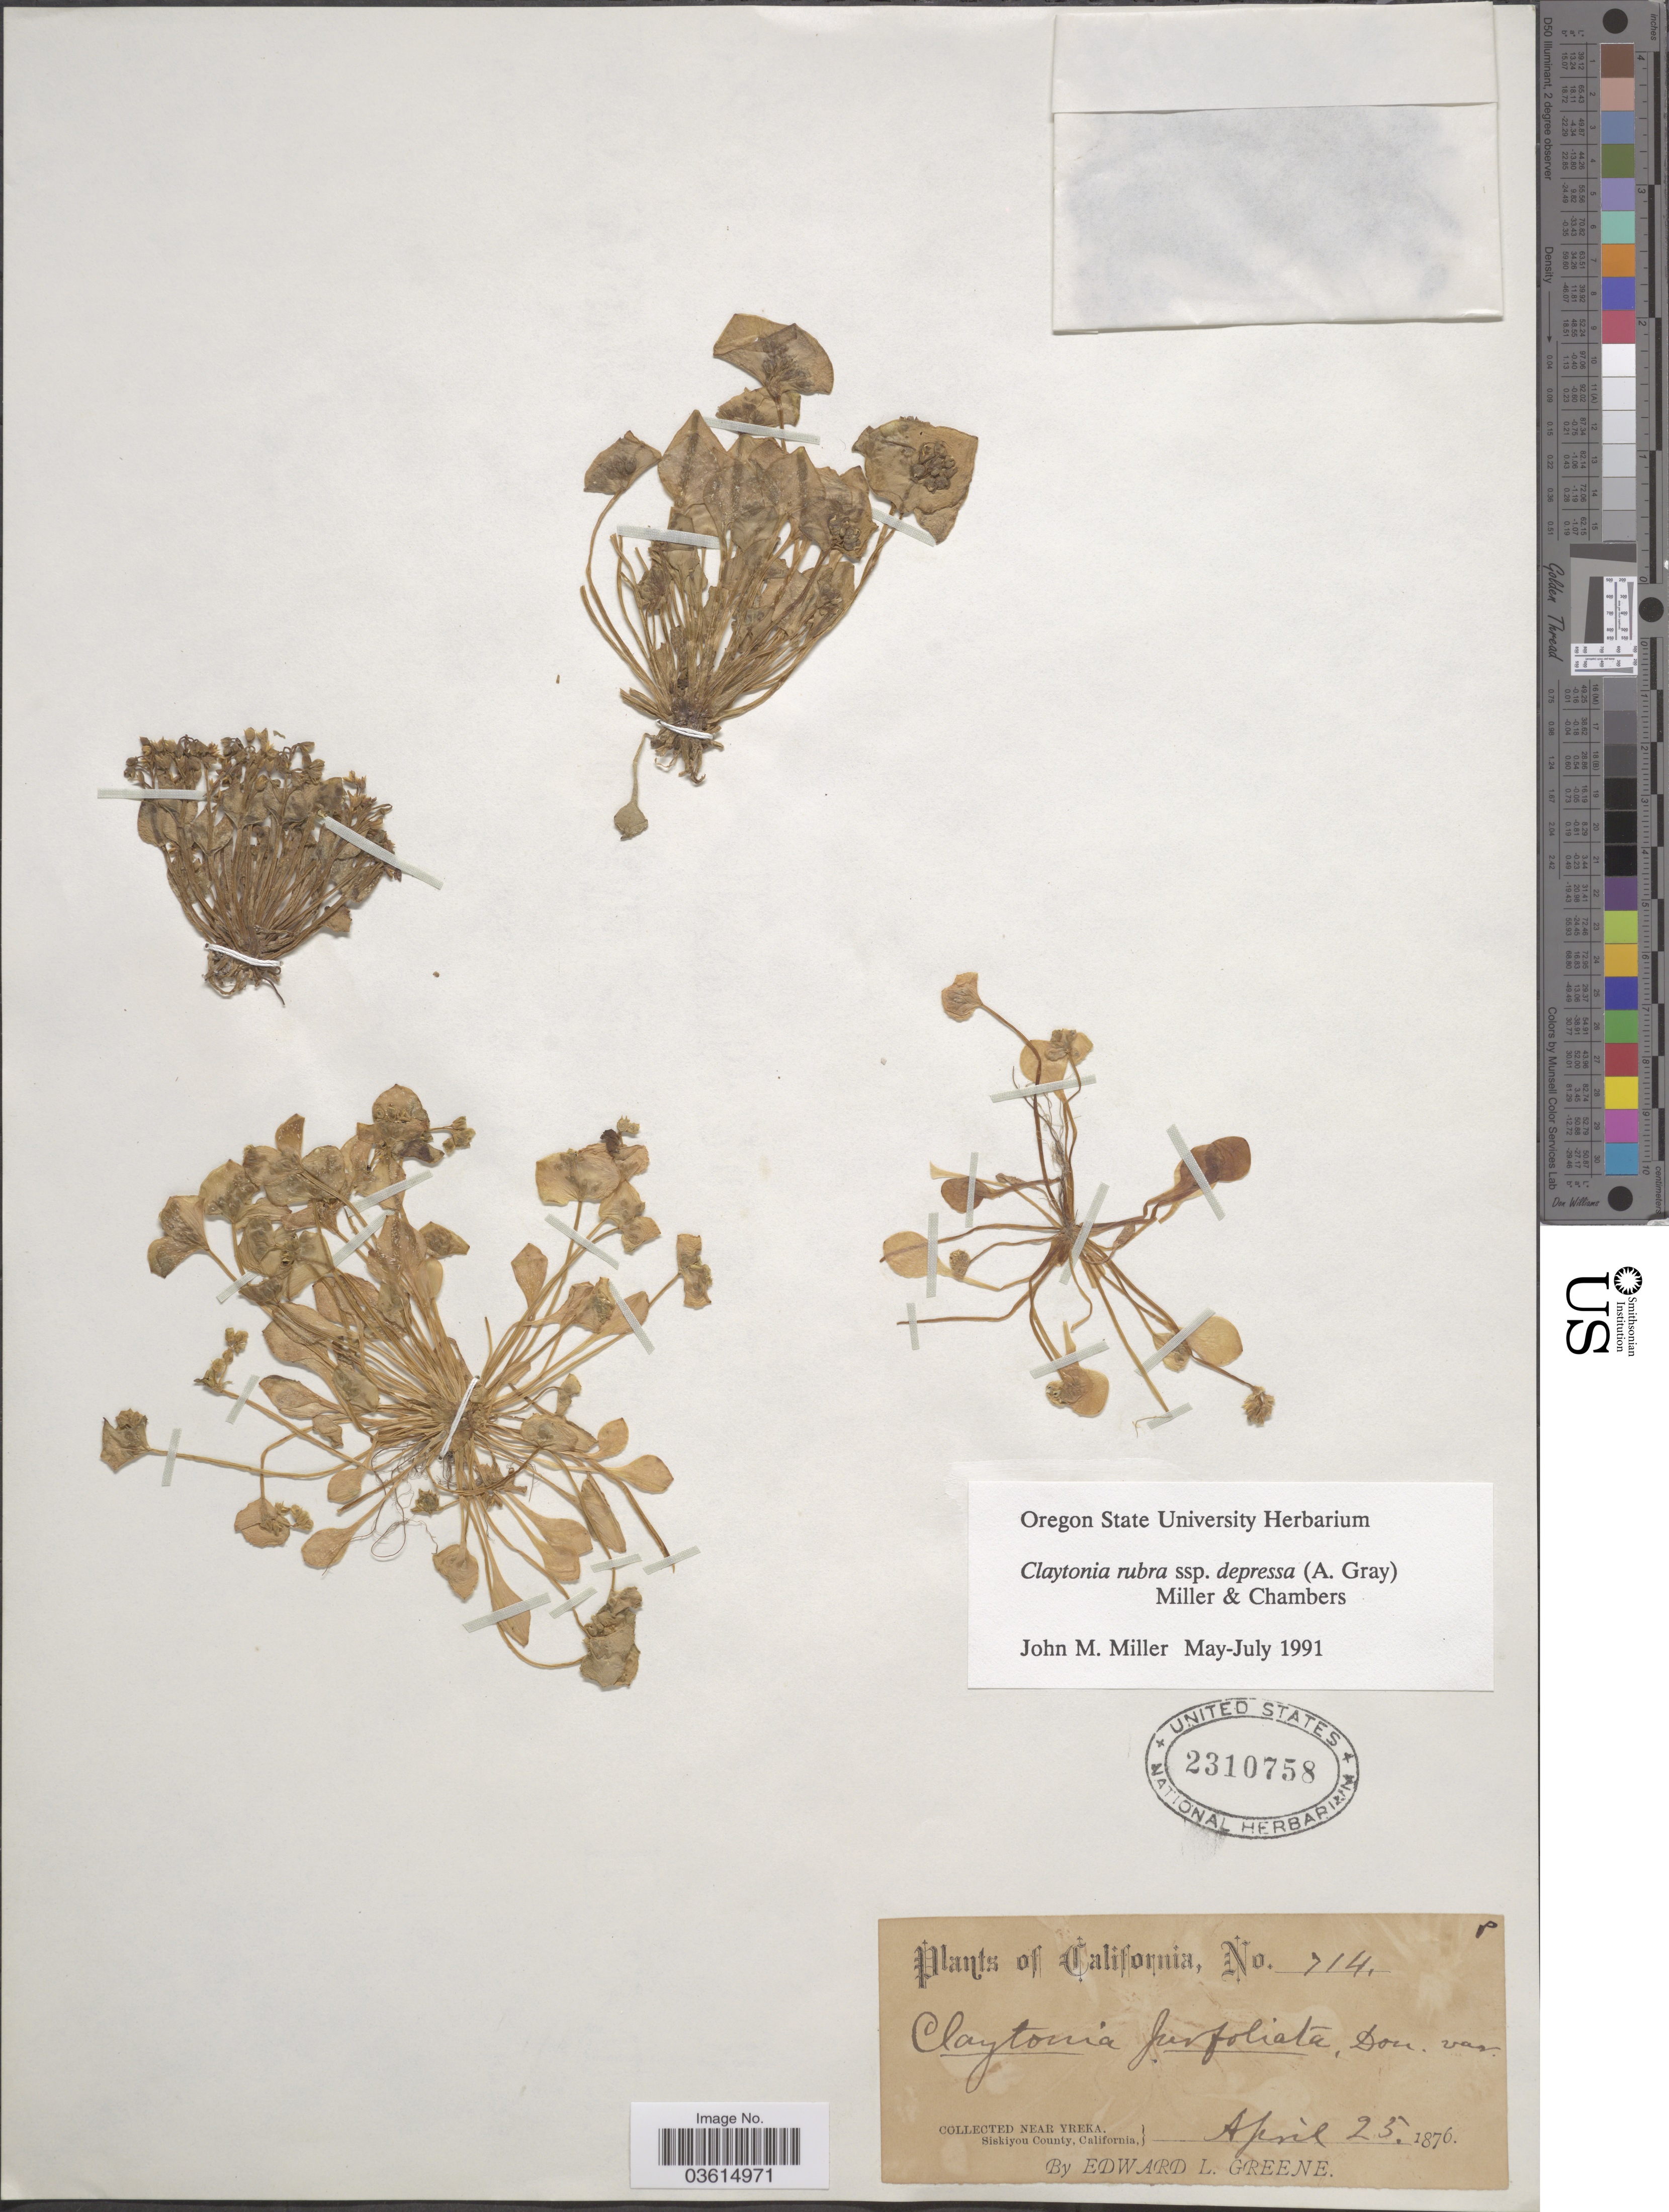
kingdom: Plantae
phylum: Tracheophyta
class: Magnoliopsida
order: Caryophyllales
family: Montiaceae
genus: Claytonia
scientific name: Claytonia rubra subsp. depressa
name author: (A. Gray) Mill. & Chambers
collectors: E. L. Greene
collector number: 714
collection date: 1876-04-25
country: United States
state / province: California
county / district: Siskiyou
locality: Near Yreka. Siskiyou County.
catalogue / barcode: US 2310758